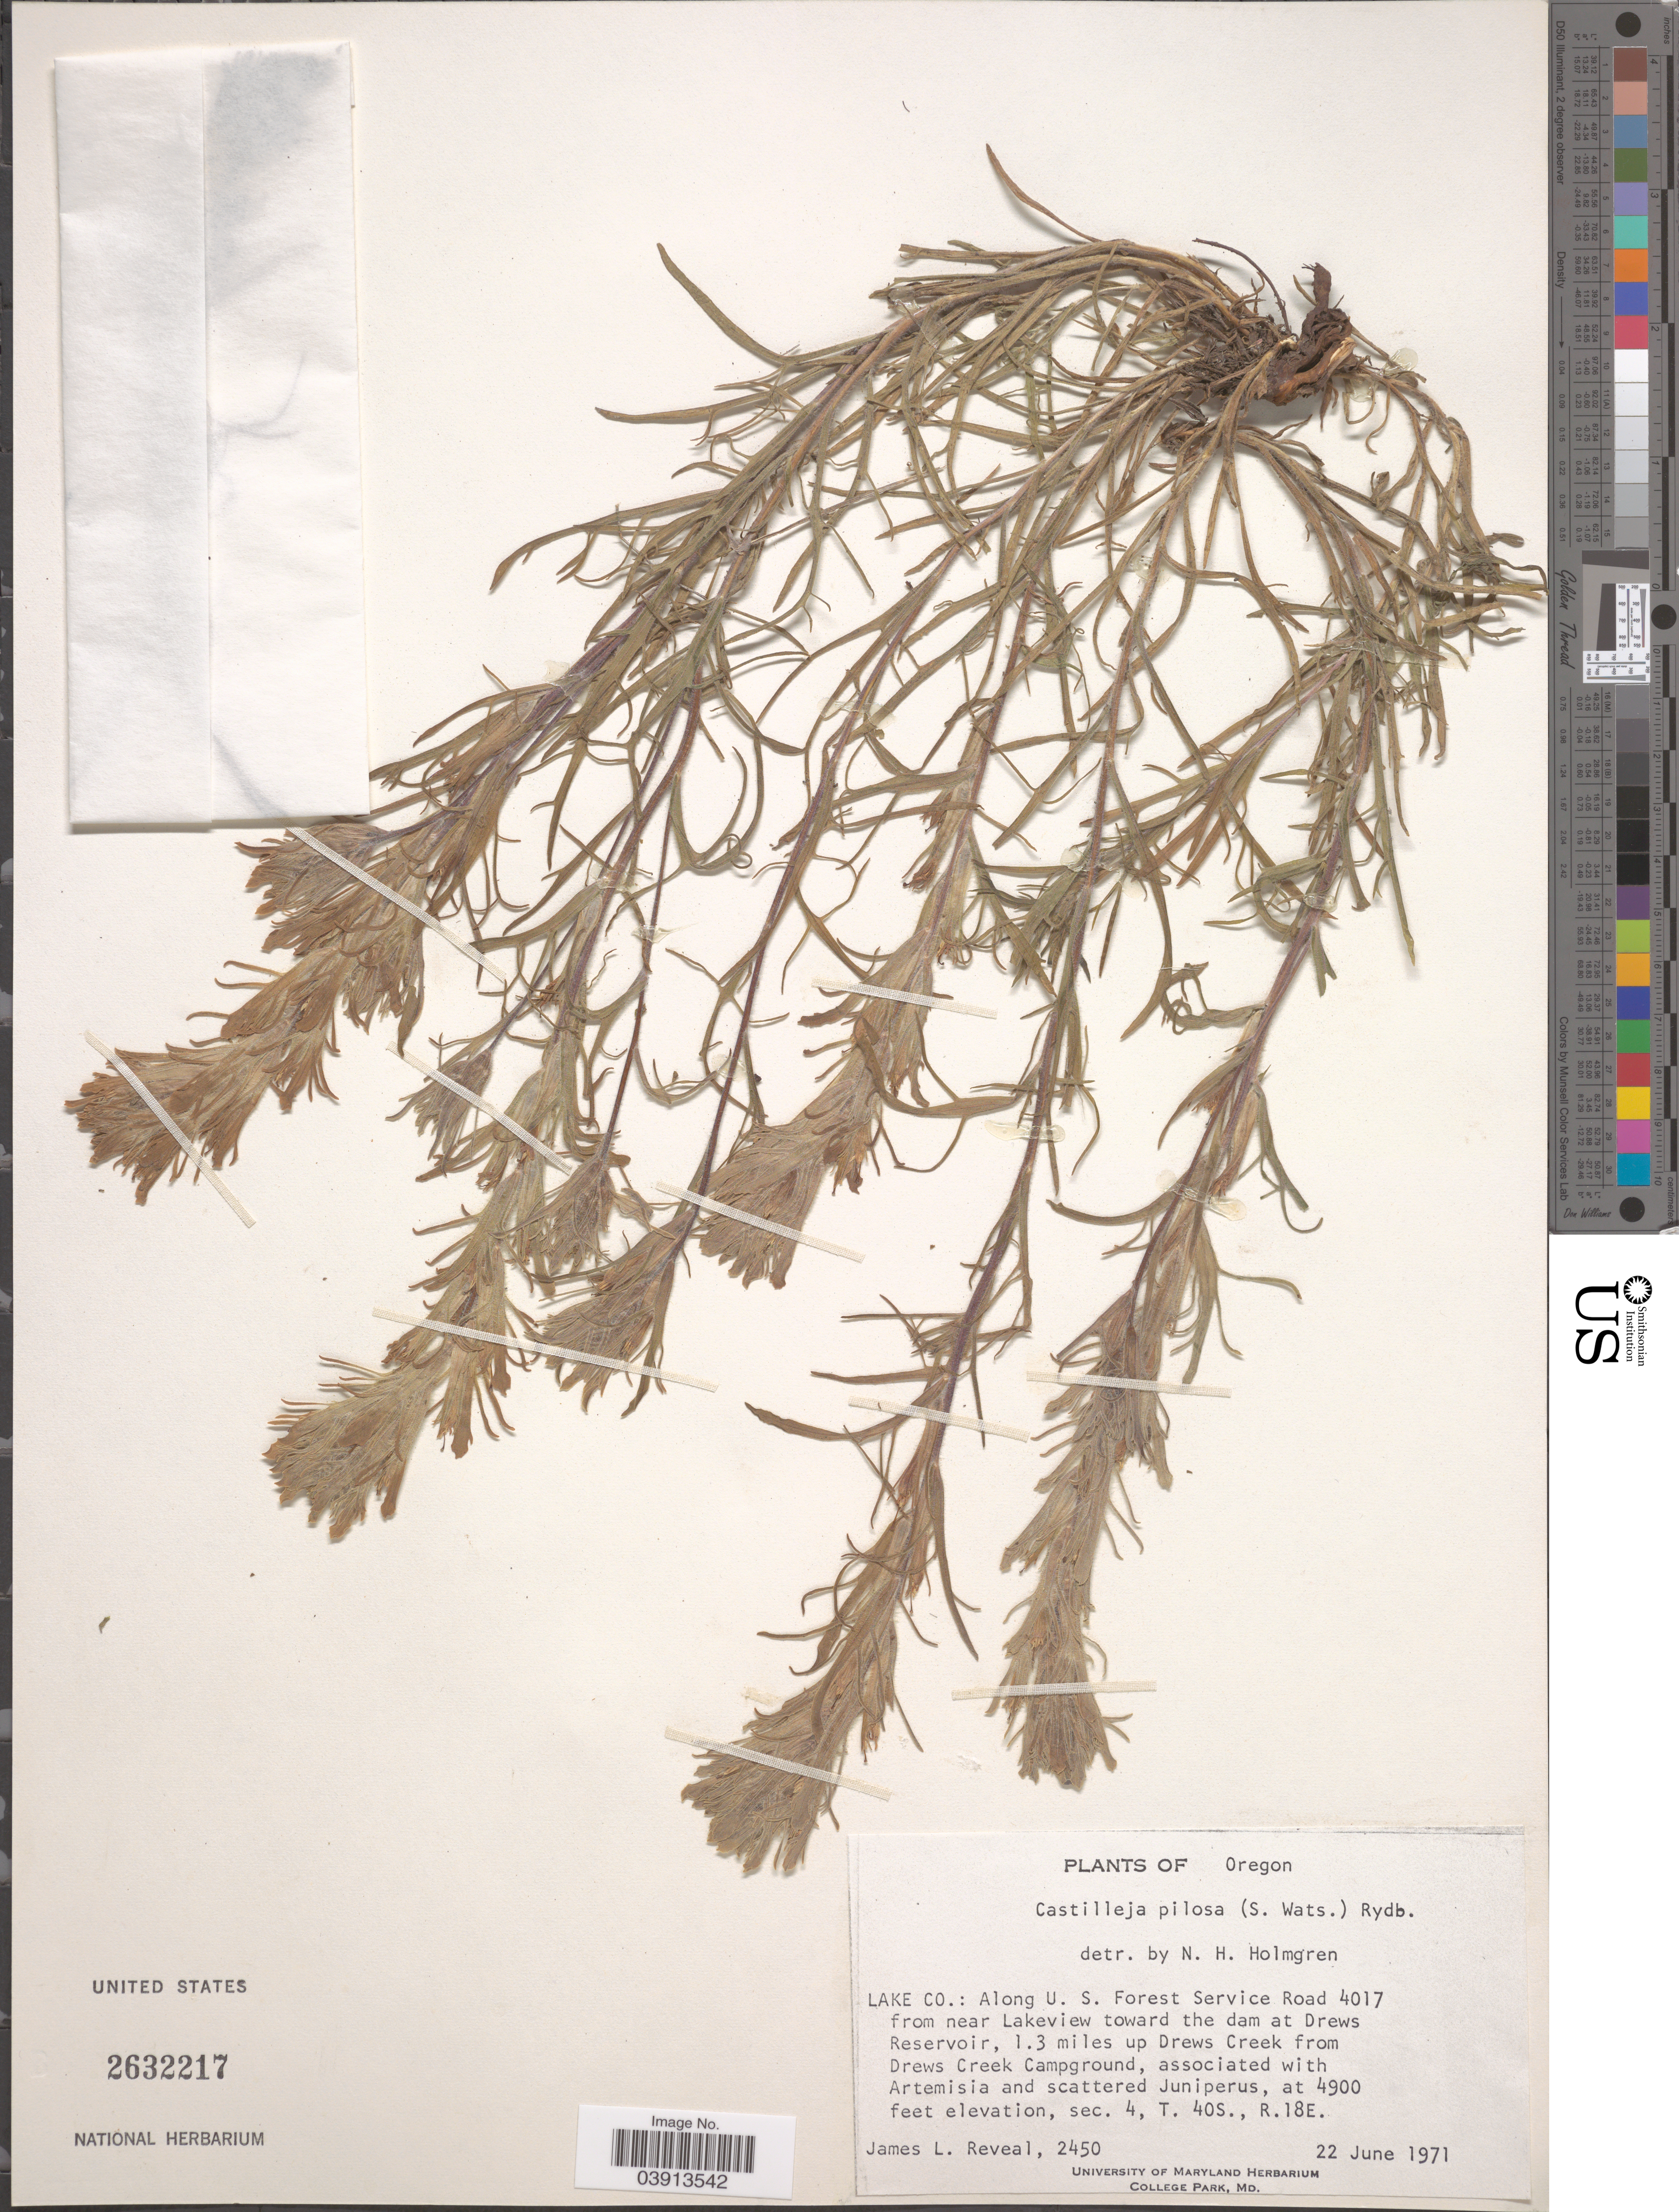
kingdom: Plantae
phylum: Tracheophyta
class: Magnoliopsida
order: Lamiales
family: Orobanchaceae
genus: Castilleja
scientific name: Castilleja pilosa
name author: (S. Watson) Rydb.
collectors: J. L. Reveal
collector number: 2450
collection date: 1971-06-22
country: United States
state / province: Oregon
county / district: Lake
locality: Lake Co.: Along U. S. Forest Service Road 4017 from near Lakeview toward the dam at Drews Reservoir, 1.3 miles up Drews Creek from Drews Creek Campground. Sec. 4, T. 40S., R. 18E.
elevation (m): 1494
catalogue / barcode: US 2632217